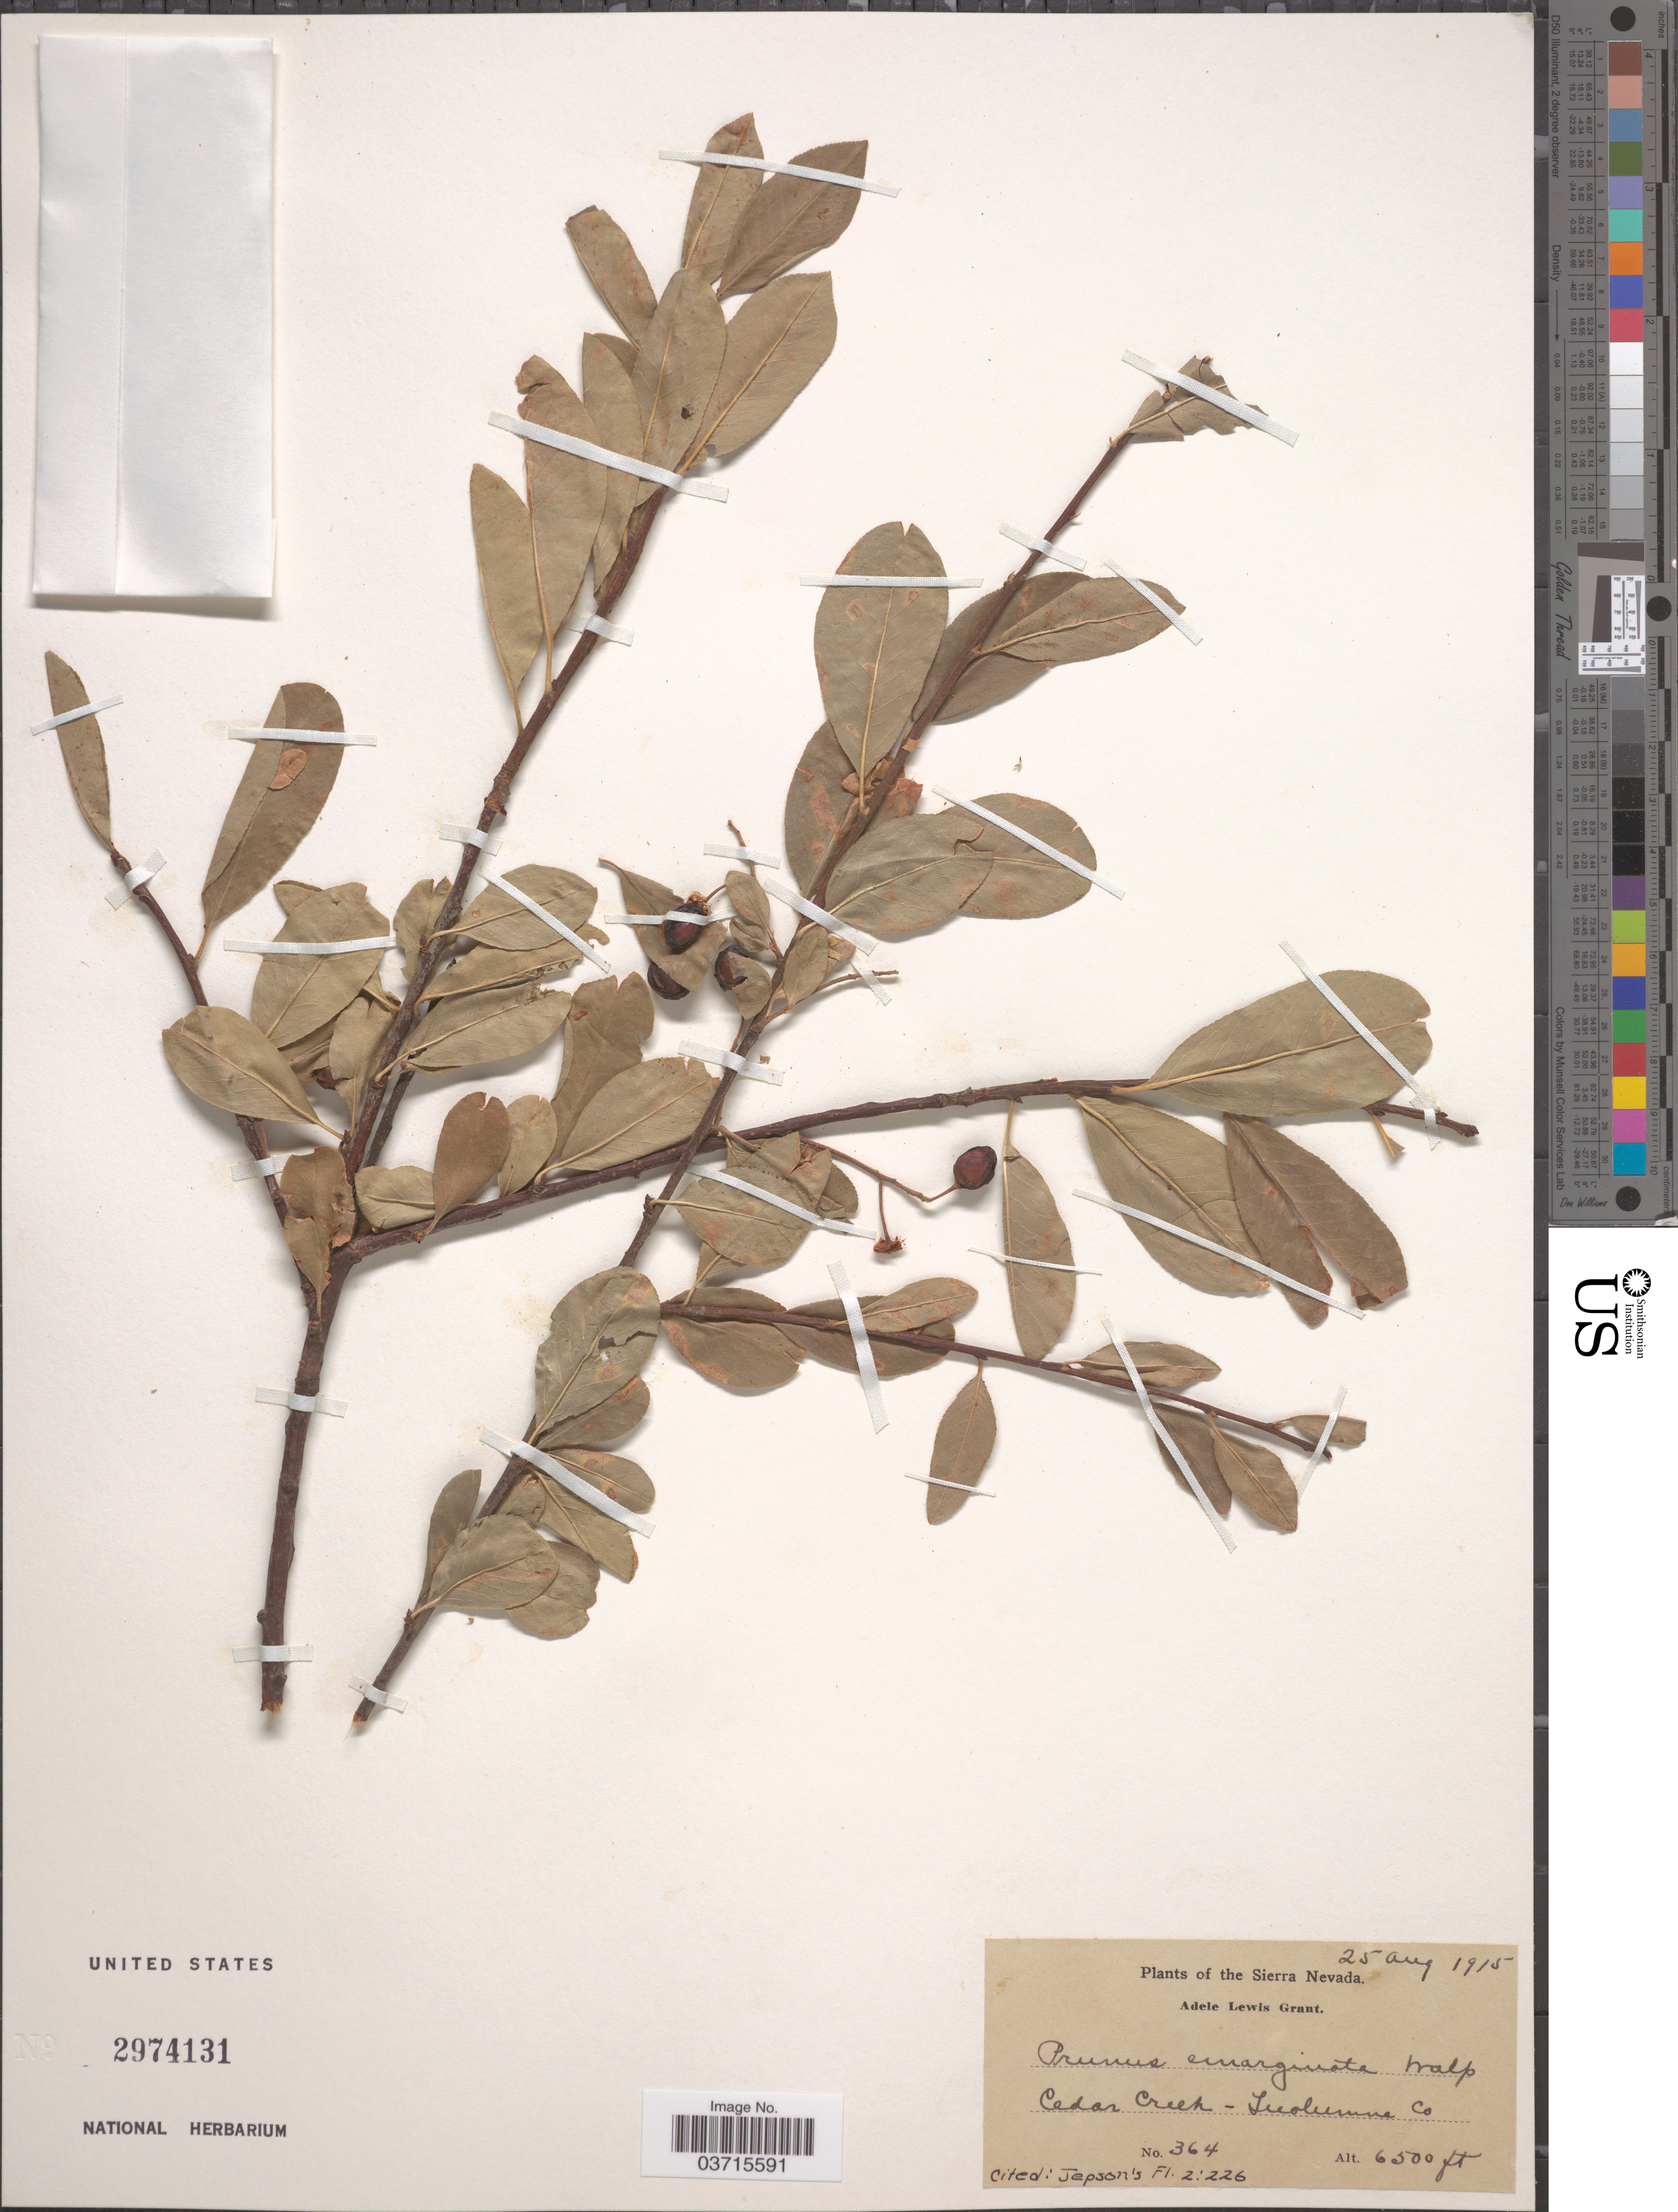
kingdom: Plantae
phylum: Tracheophyta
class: Magnoliopsida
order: Rosales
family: Rosaceae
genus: Prunus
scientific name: Prunus emarginata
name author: (Douglas ex Hook.) Eaton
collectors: A. L. Grant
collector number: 364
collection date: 1915-08-25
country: United States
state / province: California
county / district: Tuolumne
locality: The Sierra Nevada. Cedar Creek - Tuolumne Co.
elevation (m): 1981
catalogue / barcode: US 2974131